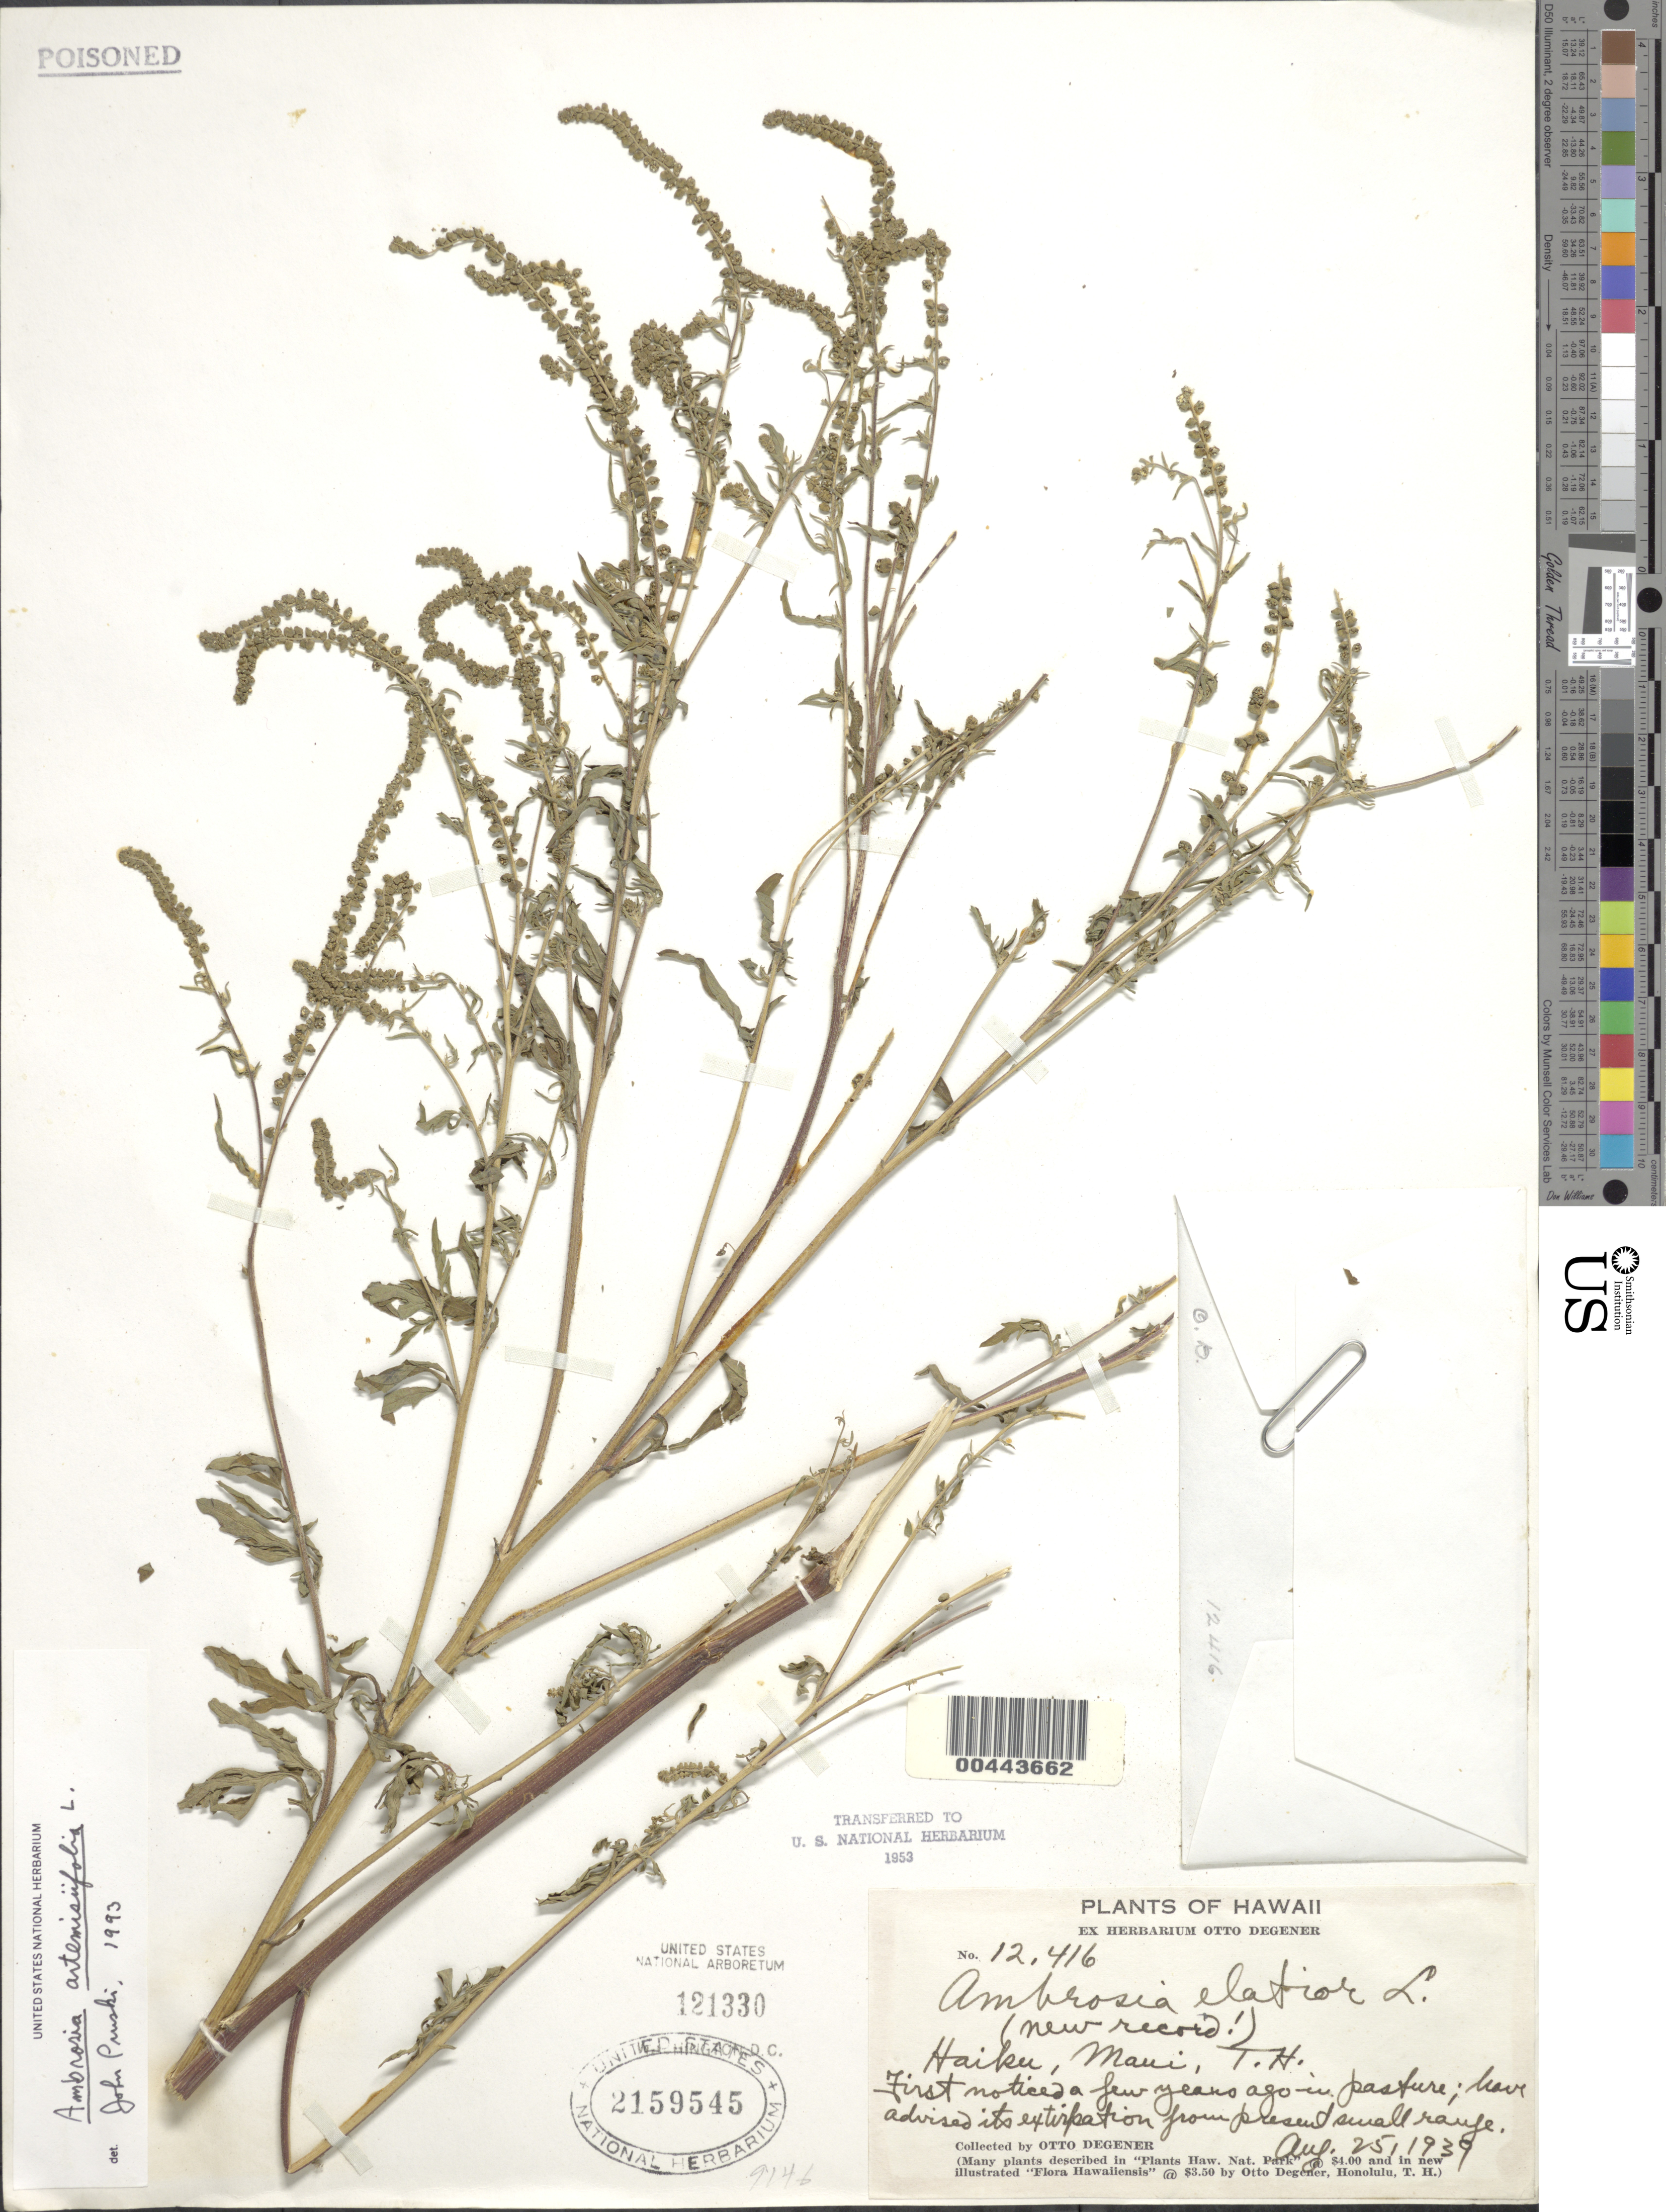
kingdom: Plantae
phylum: Tracheophyta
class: Magnoliopsida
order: Asterales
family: Asteraceae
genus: Ambrosia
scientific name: Ambrosia artemisiifolia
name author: L.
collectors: O. Degener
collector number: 12416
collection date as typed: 25 Aug 1939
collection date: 1939-08-25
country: United States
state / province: Hawaii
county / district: Maui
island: Maui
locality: Haiku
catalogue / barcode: US 2159545